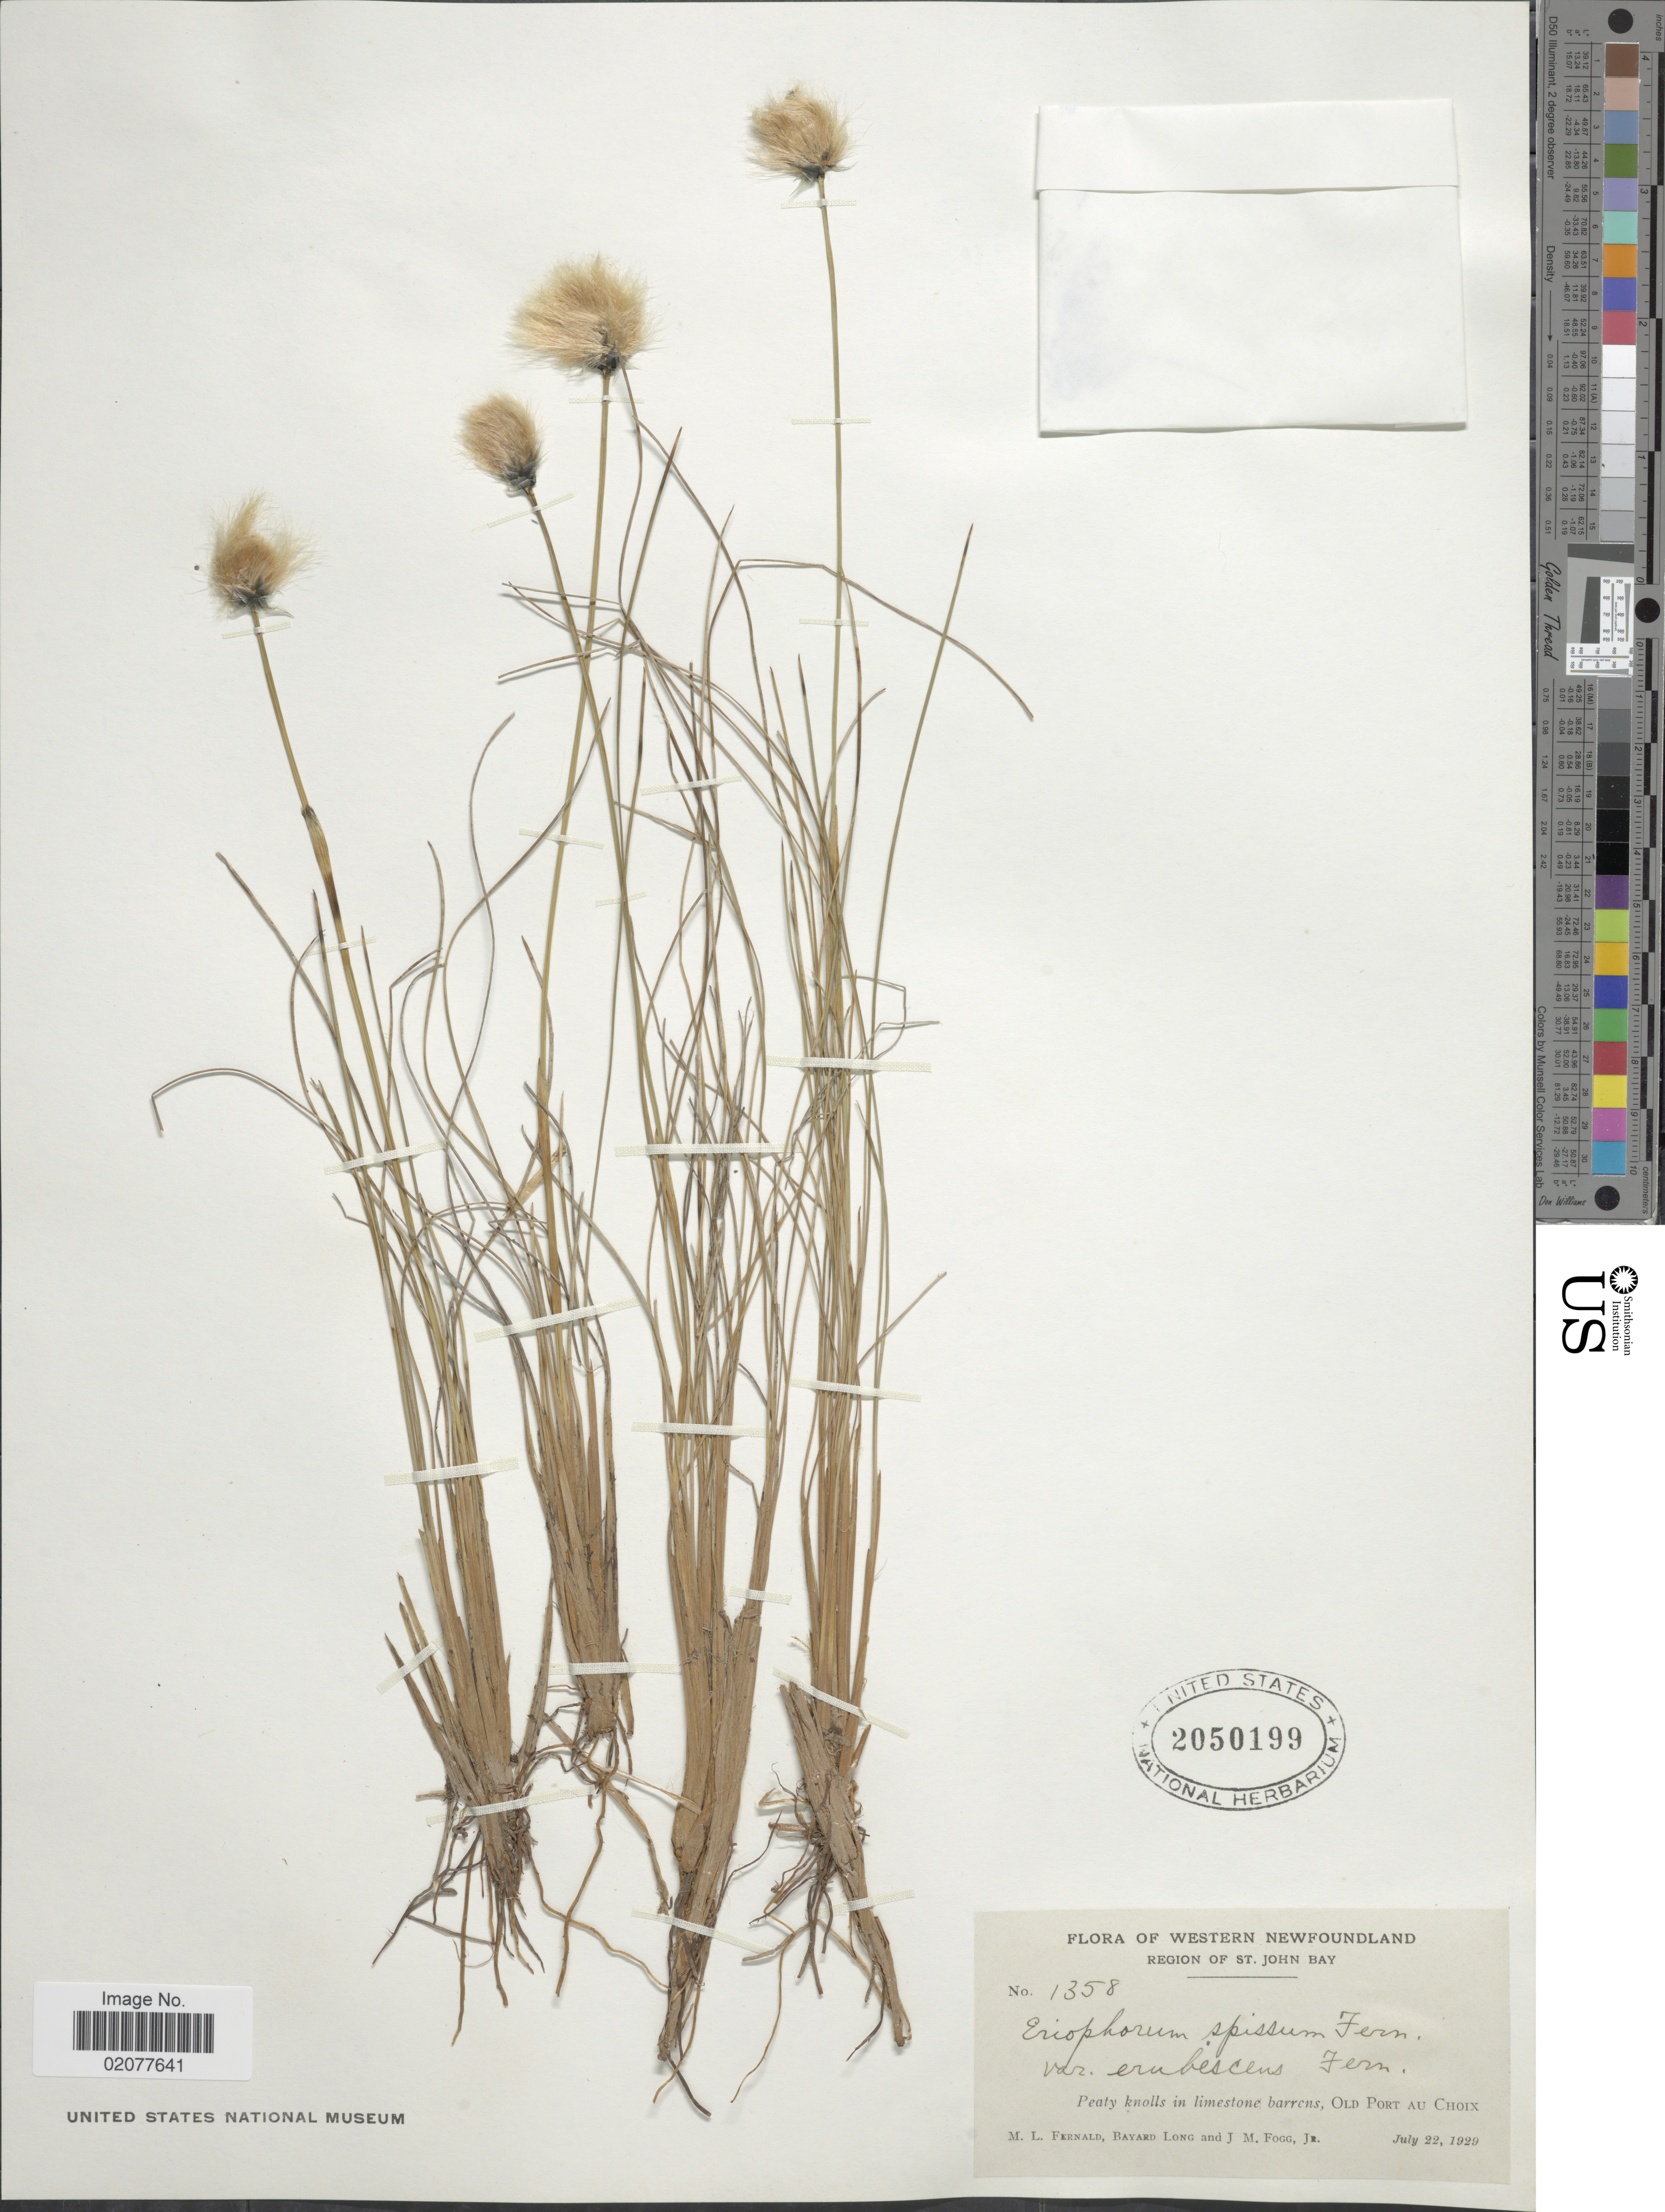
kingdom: Plantae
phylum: Tracheophyta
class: Liliopsida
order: Poales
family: Cyperaceae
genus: Eriophorum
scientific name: Eriophorum spissum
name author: Fernald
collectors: M. L. Fernald, B. Long & J. Fogg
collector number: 1358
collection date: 1929-07-22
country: Canada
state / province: Newfoundland and Labrador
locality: Western Newfoundland, Region of St. John Bay. Old Port Au Choix.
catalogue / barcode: US 2050199